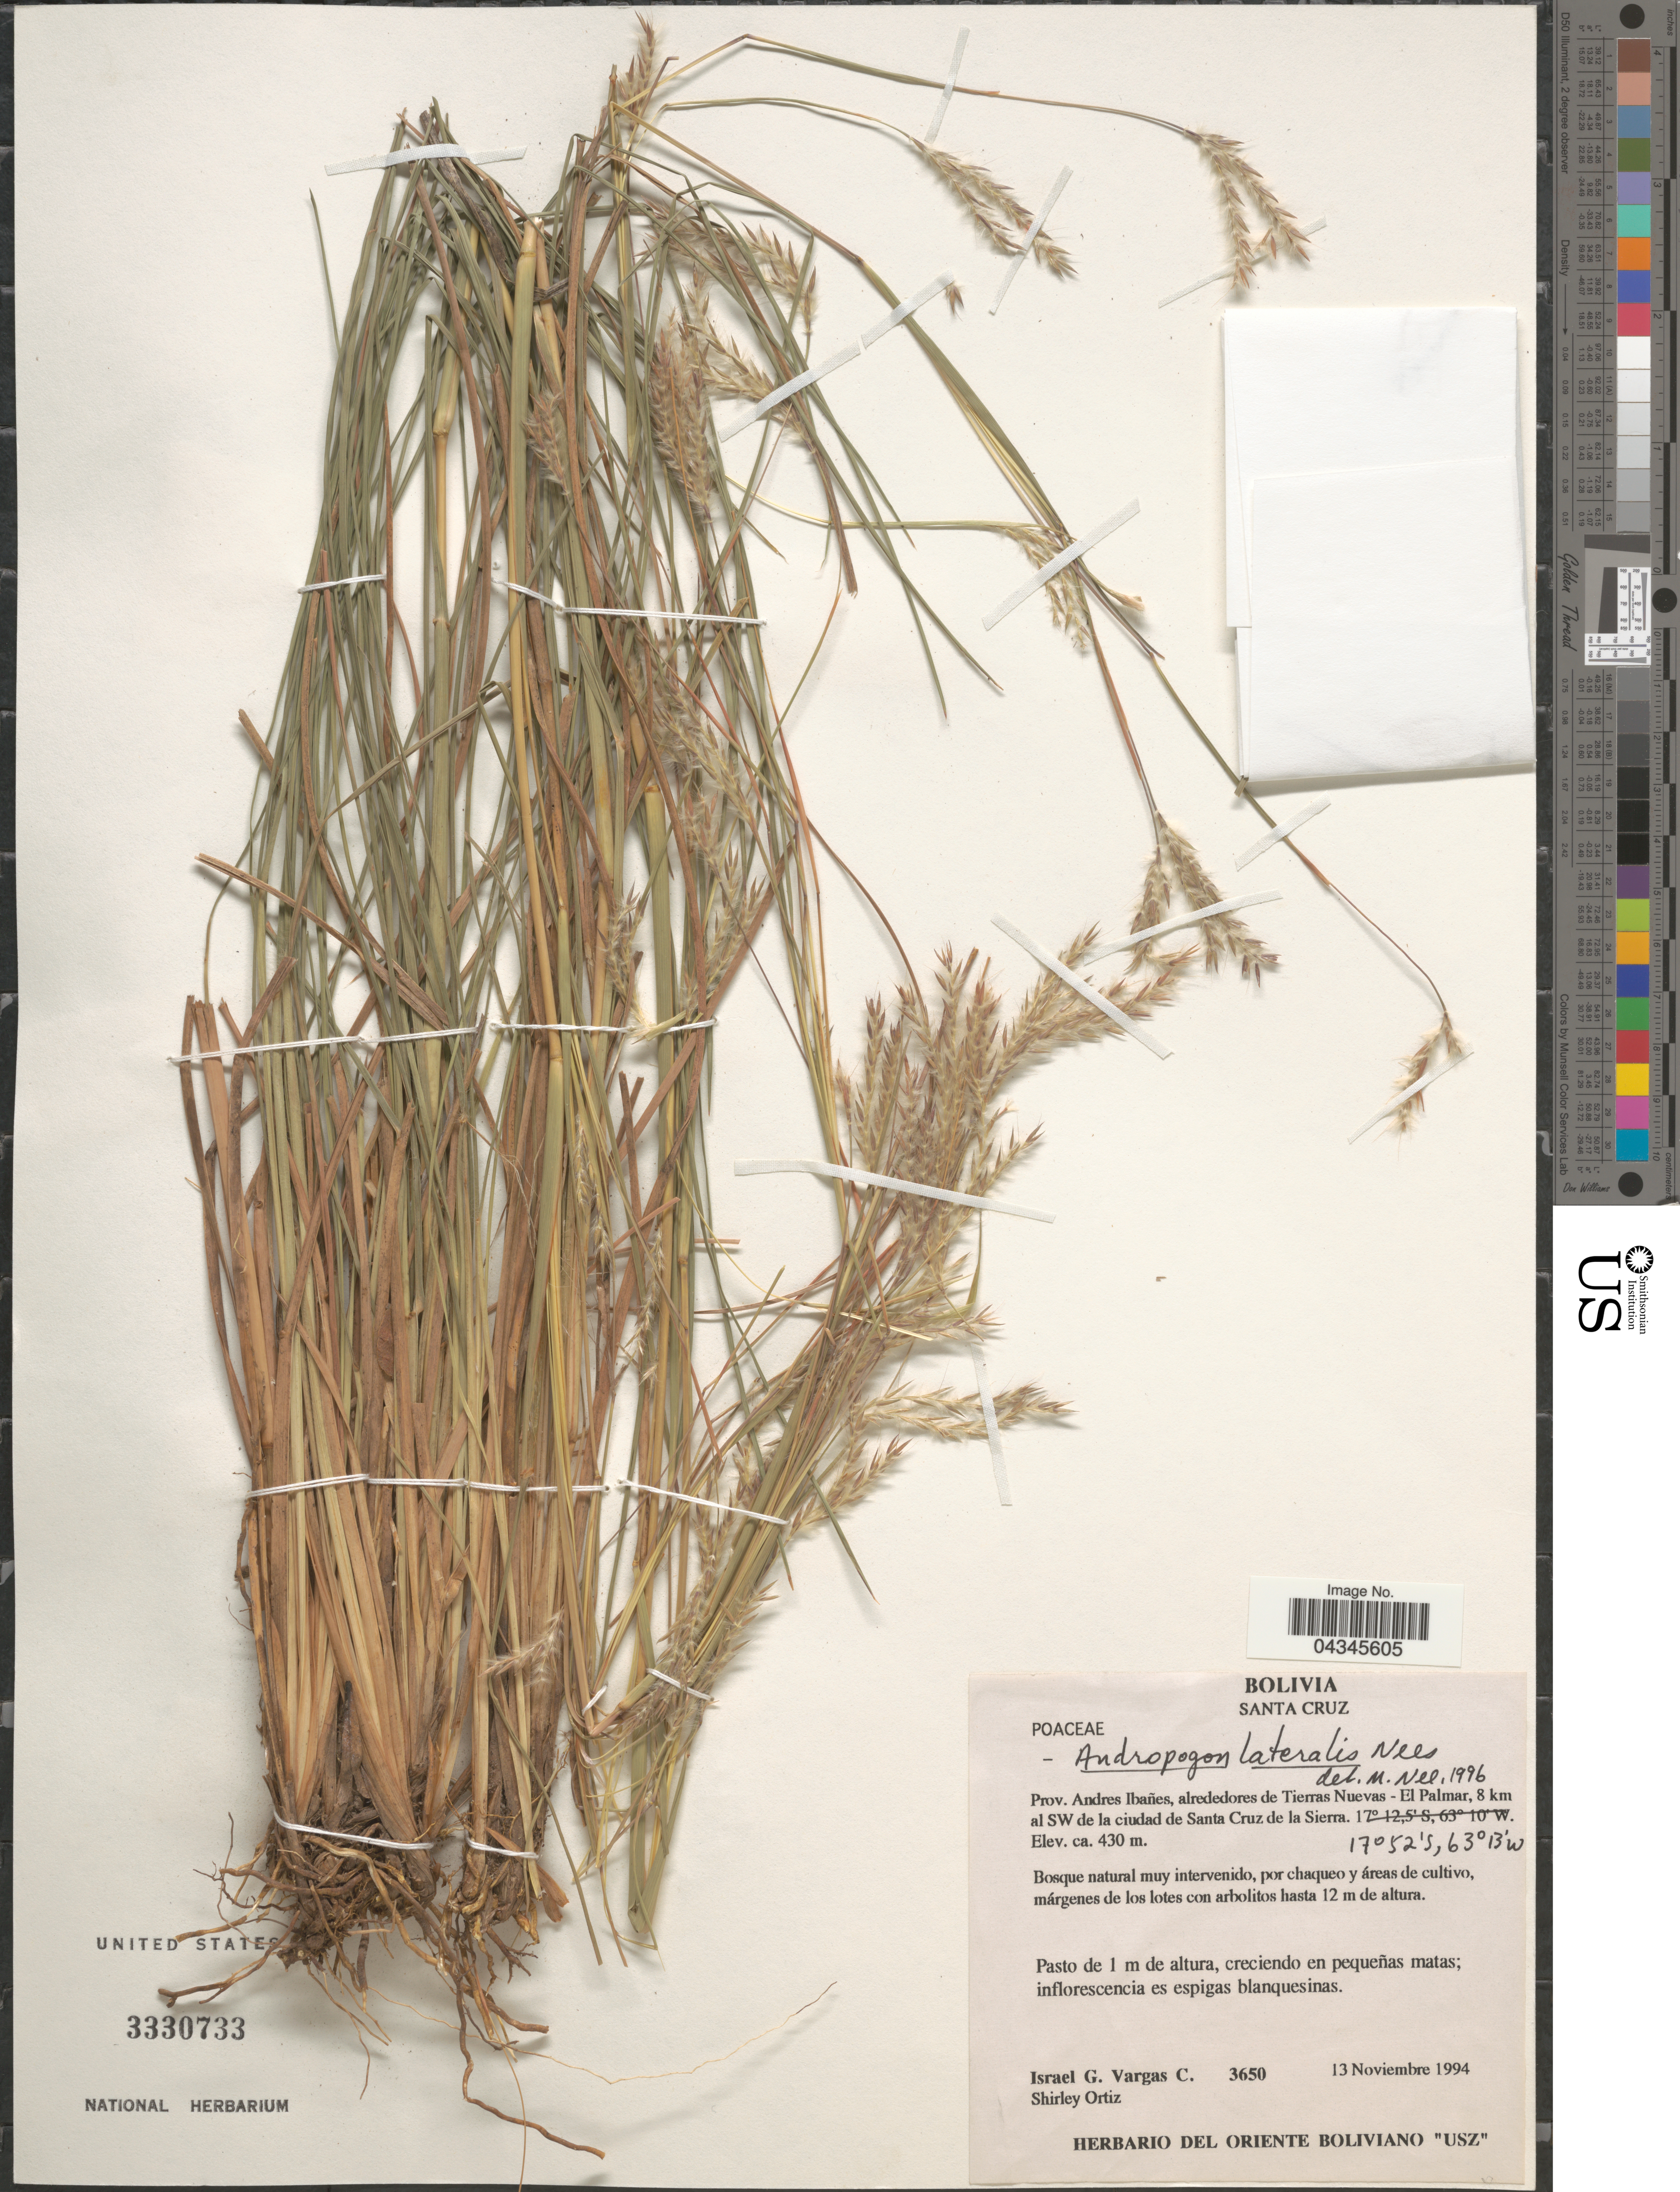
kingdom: Plantae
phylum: Tracheophyta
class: Liliopsida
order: Poales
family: Poaceae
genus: Andropogon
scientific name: Andropogon lateralis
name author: Nees in Mart.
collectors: I. Vargas C.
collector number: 3650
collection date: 1994-11-13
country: Bolivia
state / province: Santa Cruz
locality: Prov. Andres Ibañes, alrededores de Tierras Nuevas - El Palmar, 8 km al SW de la ciudad de Santa Cruz de la Sierra.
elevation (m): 430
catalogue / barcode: US 3330733